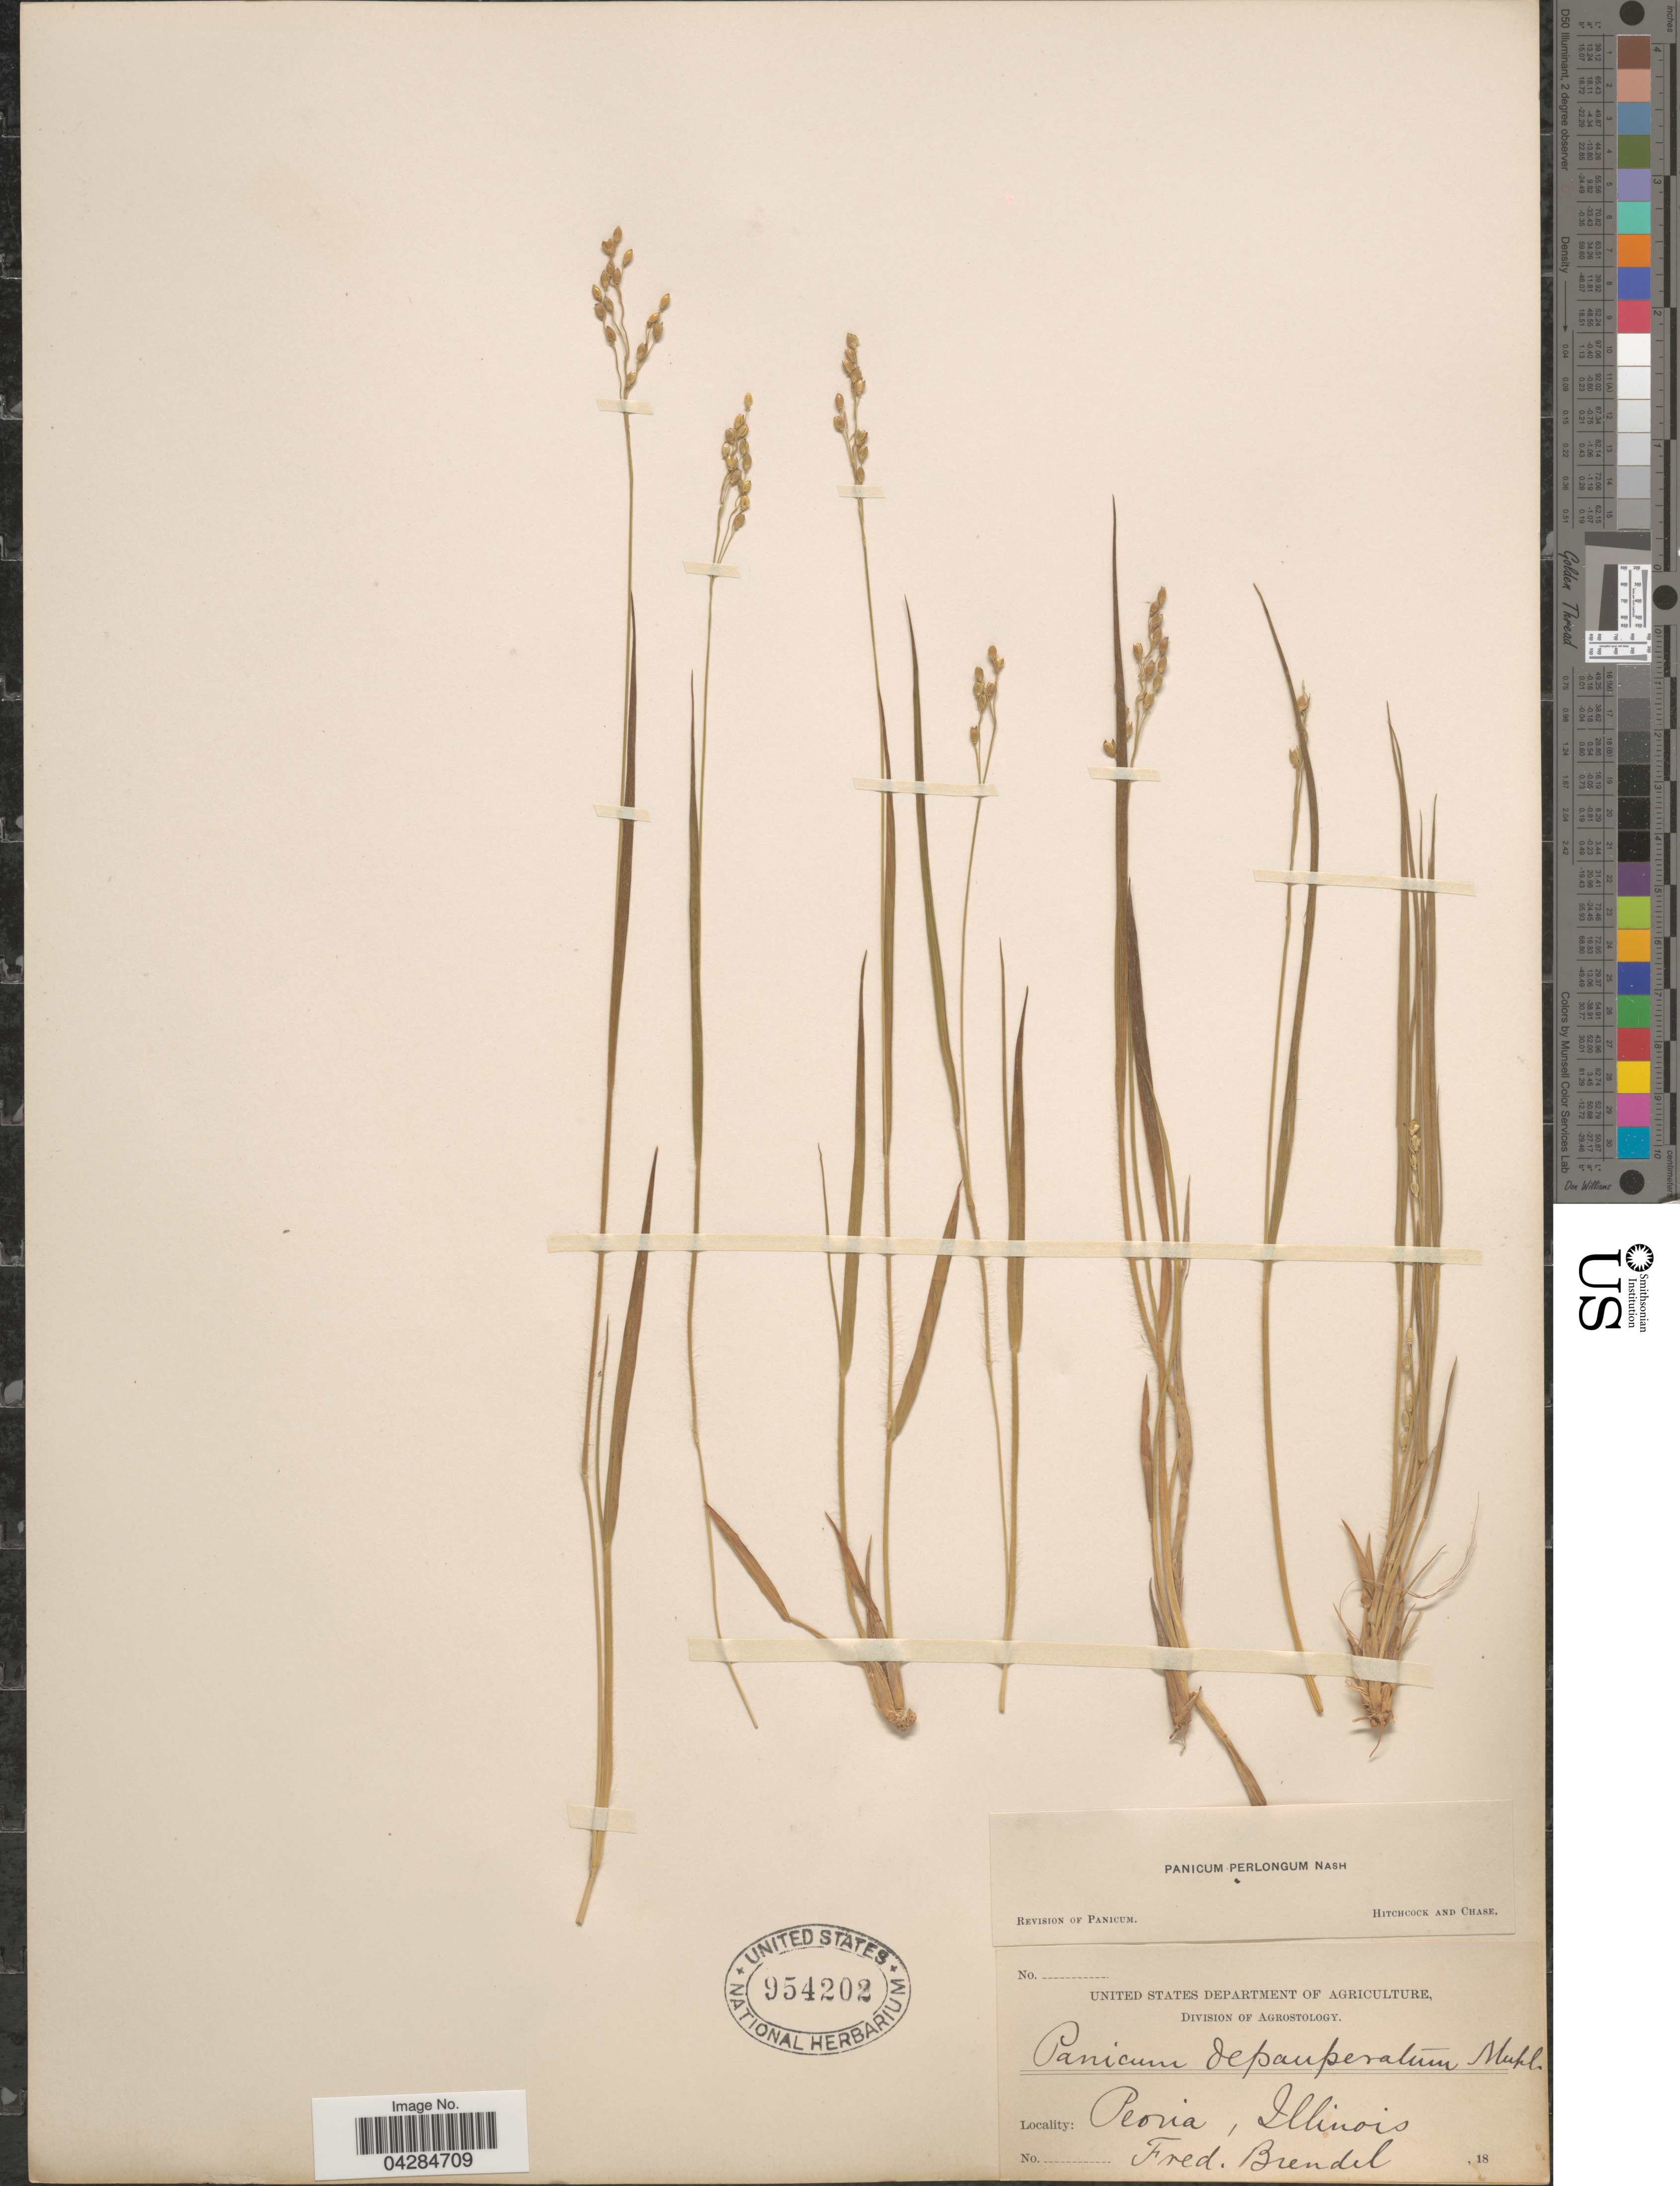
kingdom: Plantae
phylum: Tracheophyta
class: Liliopsida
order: Poales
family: Poaceae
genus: Dichanthelium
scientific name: Dichanthelium perlongum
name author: (Nash) Freckmann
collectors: F. Brendel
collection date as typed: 18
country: United States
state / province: Illinois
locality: Peoria.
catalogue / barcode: US 954202